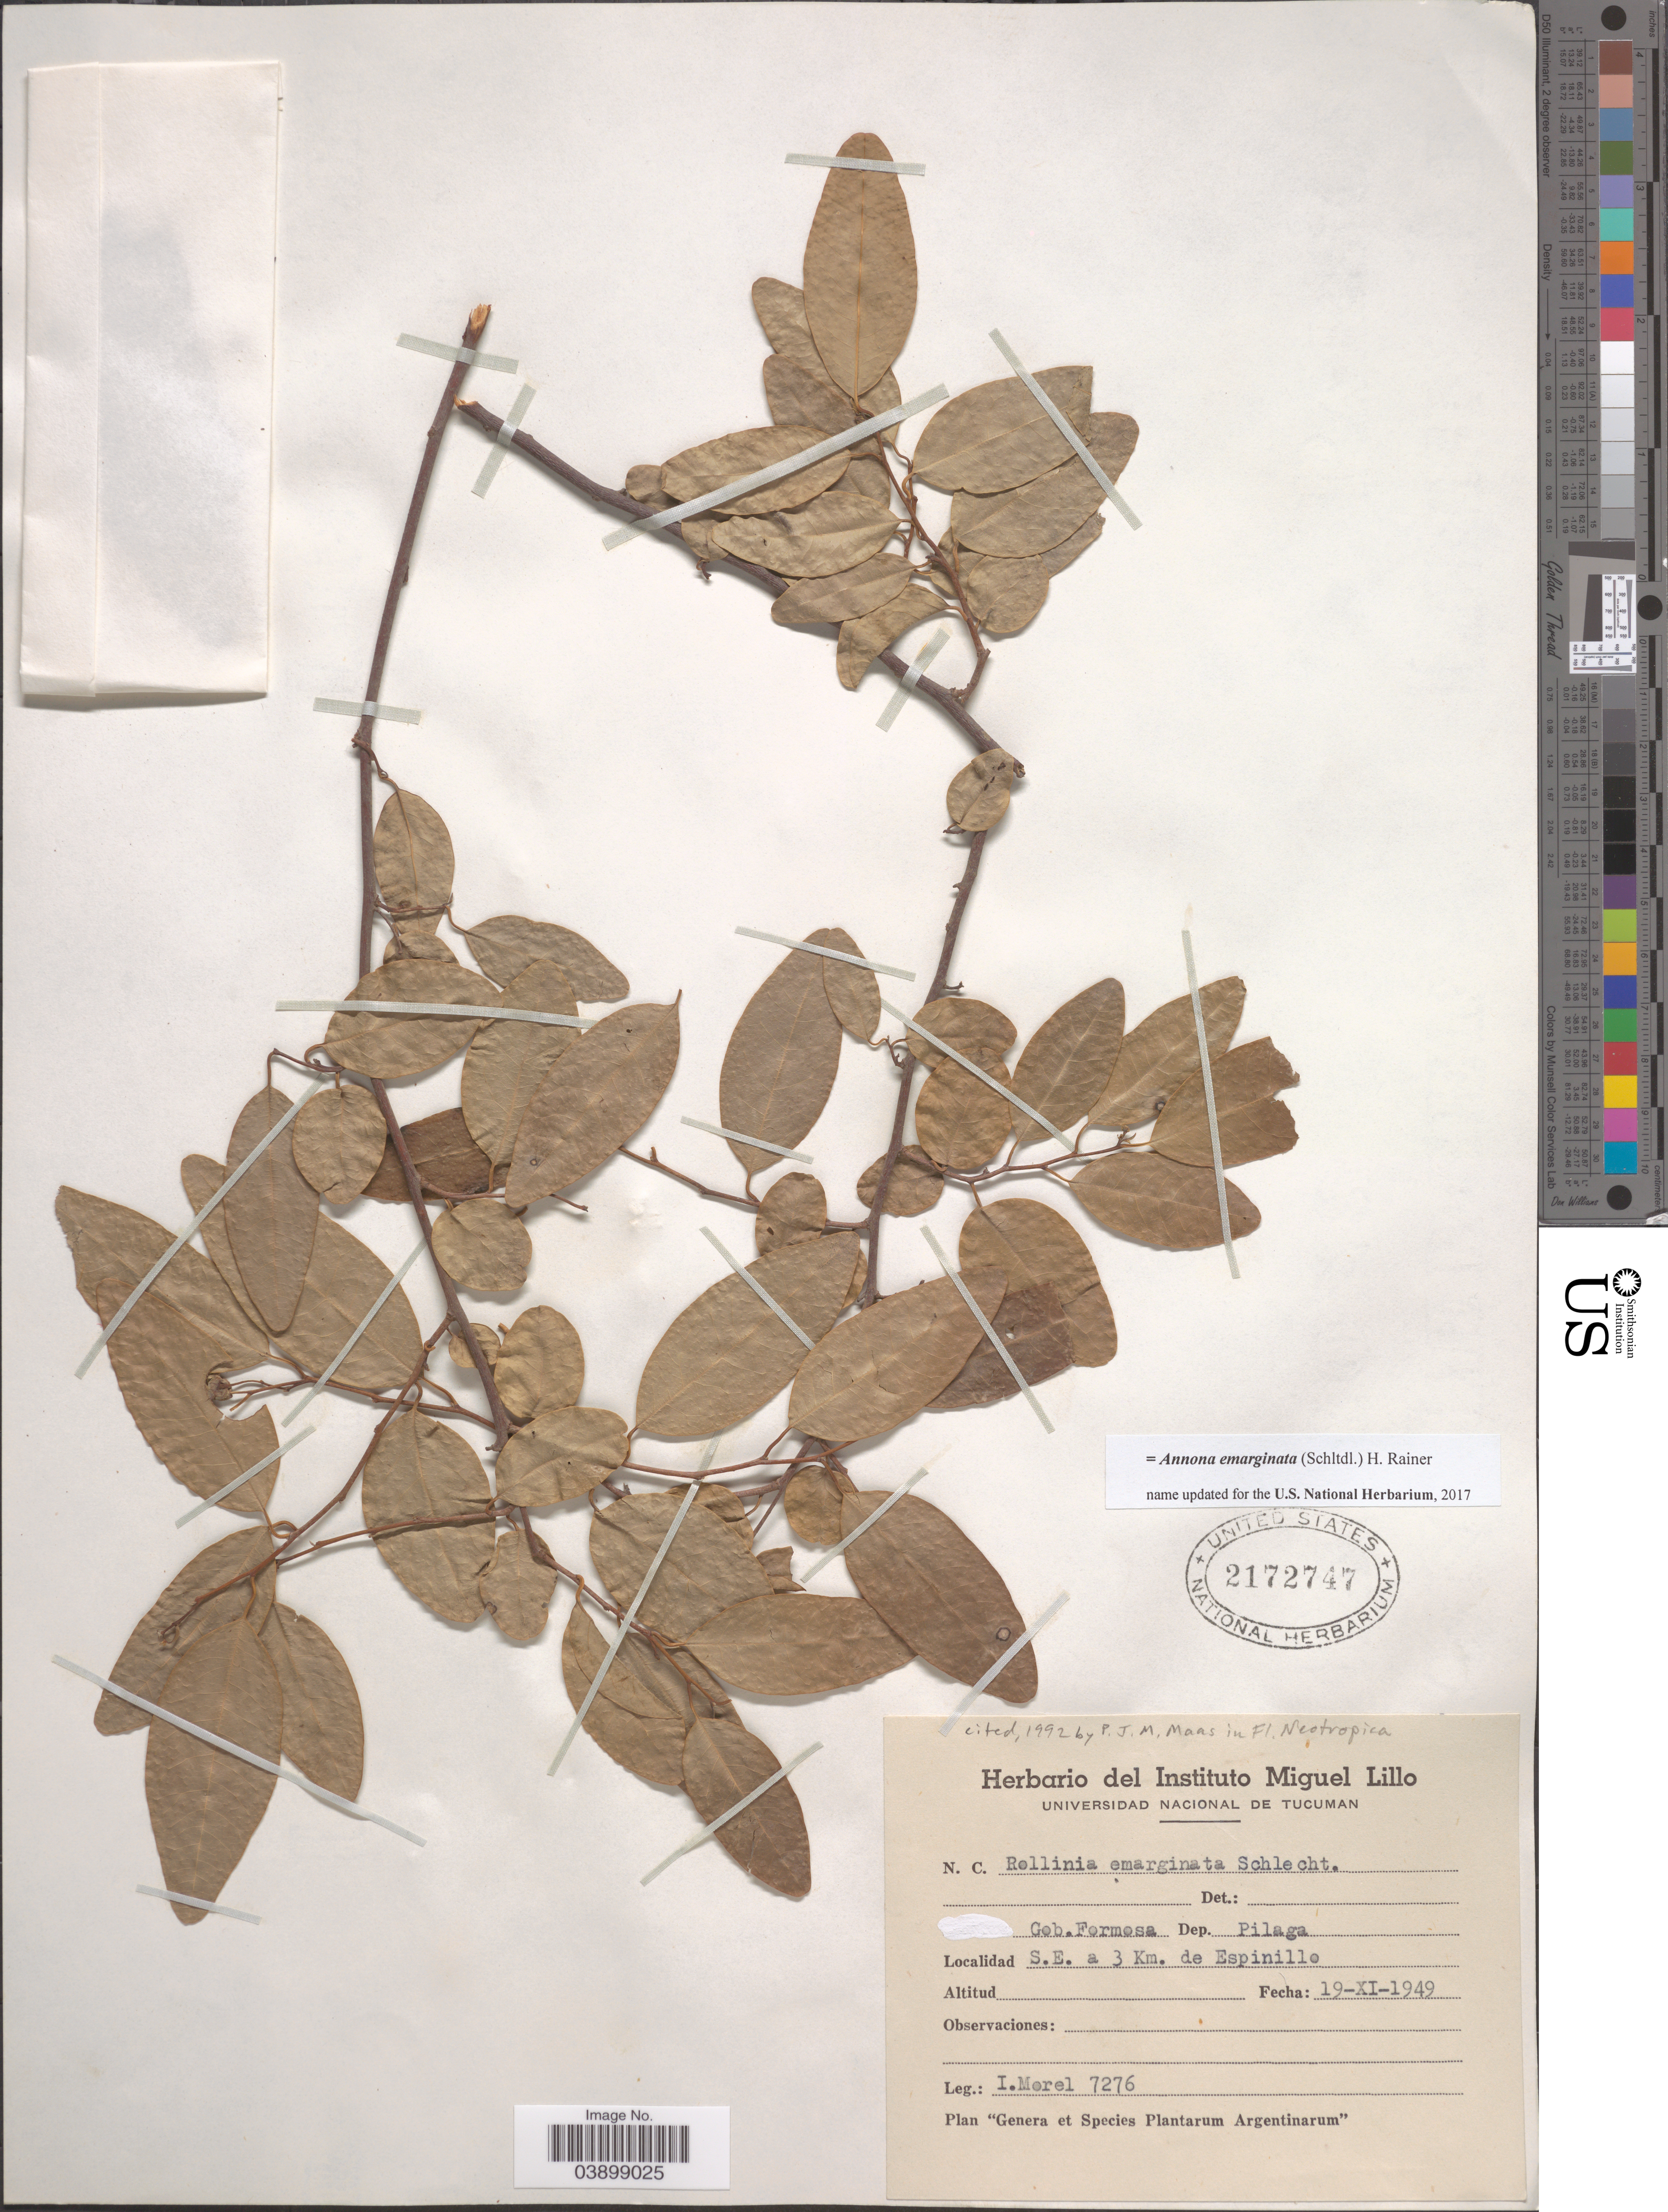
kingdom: Plantae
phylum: Tracheophyta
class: Magnoliopsida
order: Magnoliales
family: Annonaceae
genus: Annona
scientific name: Annona emarginata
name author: (Schltdl.) H. Rainer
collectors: I. Morel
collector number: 7276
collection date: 1949-11-19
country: Argentina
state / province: Formosa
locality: Gob. Formosa. Dep. Pilaga. S.E. a 3 Km. de Espinillo.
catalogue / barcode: US 2172747